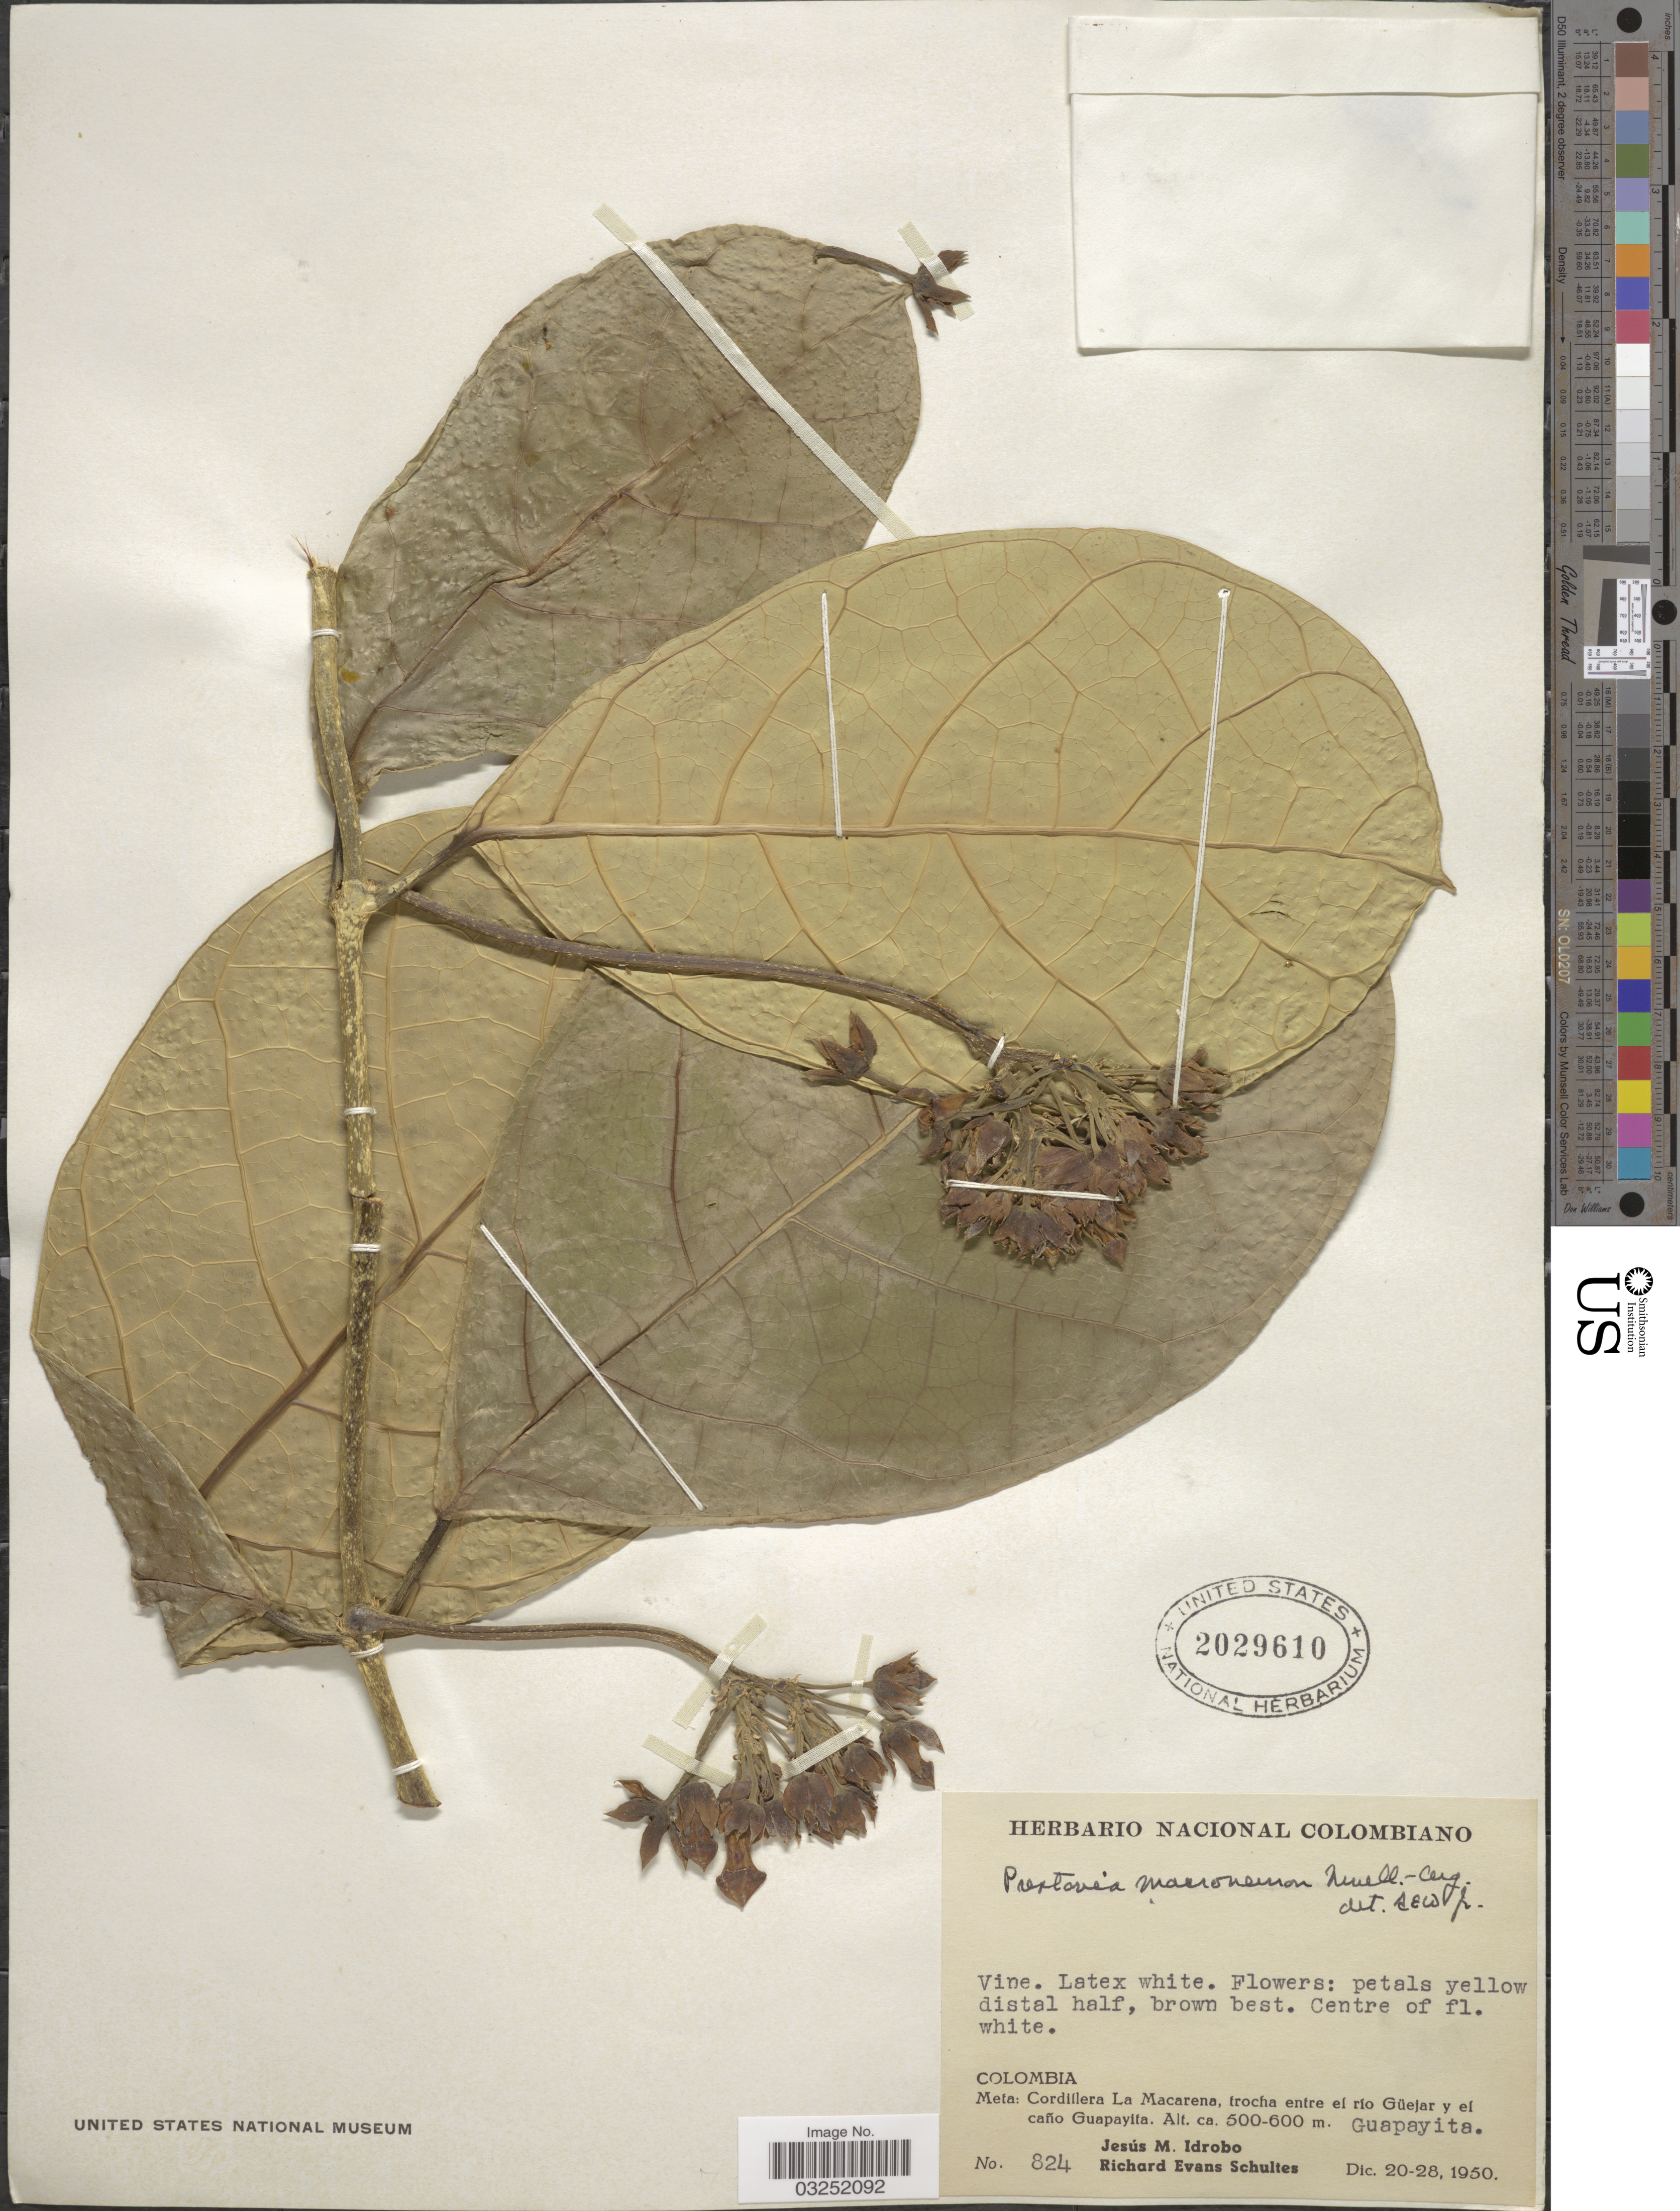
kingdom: Plantae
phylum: Tracheophyta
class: Magnoliopsida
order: Gentianales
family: Apocynaceae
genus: Prestonia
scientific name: Prestonia macroneura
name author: (Müll. Arg.) Woodson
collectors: J. M. Idrobo & R. E. Schultes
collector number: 824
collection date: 1950-12-20/1950-12-28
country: Colombia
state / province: Meta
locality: Meta: Cordillera La Macarena, trocha entre el rio Güejar y el caño Guapayita, Guapayita.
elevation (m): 500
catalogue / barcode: US 2029610